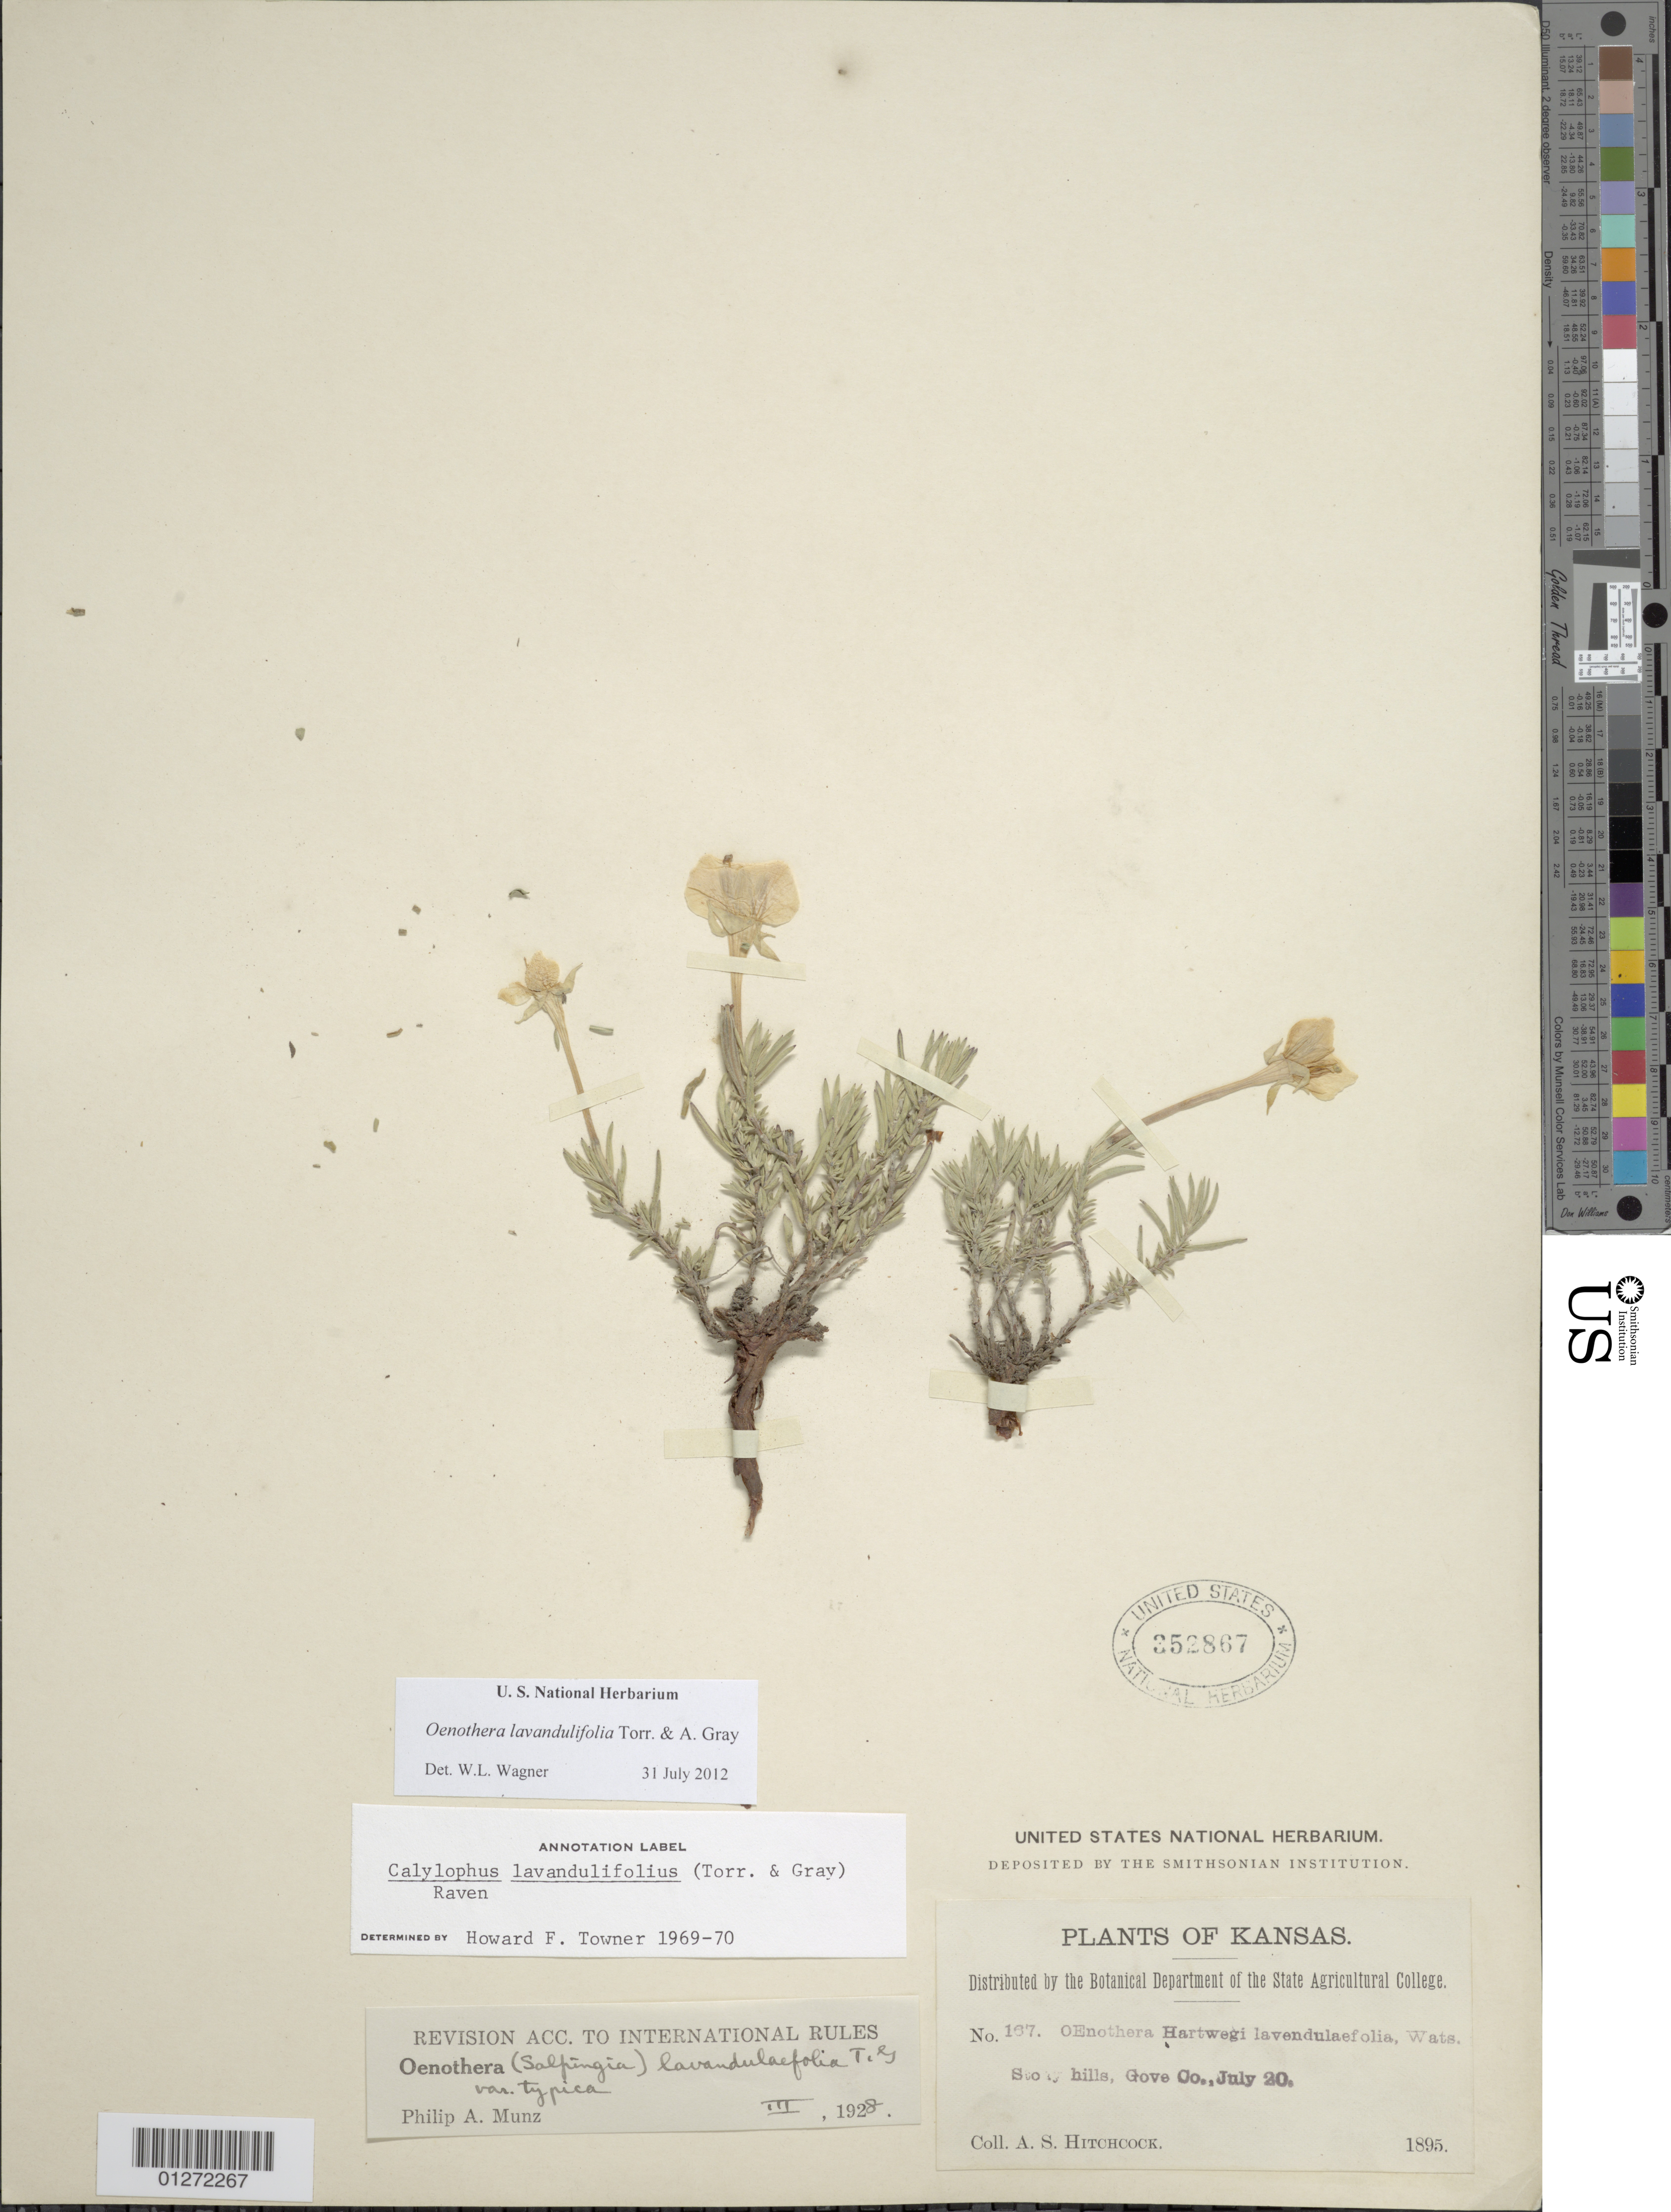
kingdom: Plantae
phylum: Tracheophyta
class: Magnoliopsida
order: Myrtales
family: Onagraceae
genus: Oenothera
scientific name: Oenothera lavandulifolia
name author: Torr. & A. Gray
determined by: Wagner, W. L., (BOT), Smithsonian Institution - National Museum of Natural History (UNITED STATES)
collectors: A. S. Hitchcock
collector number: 167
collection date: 1895-07-20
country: United States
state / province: Kansas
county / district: Gove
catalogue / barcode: US 352867